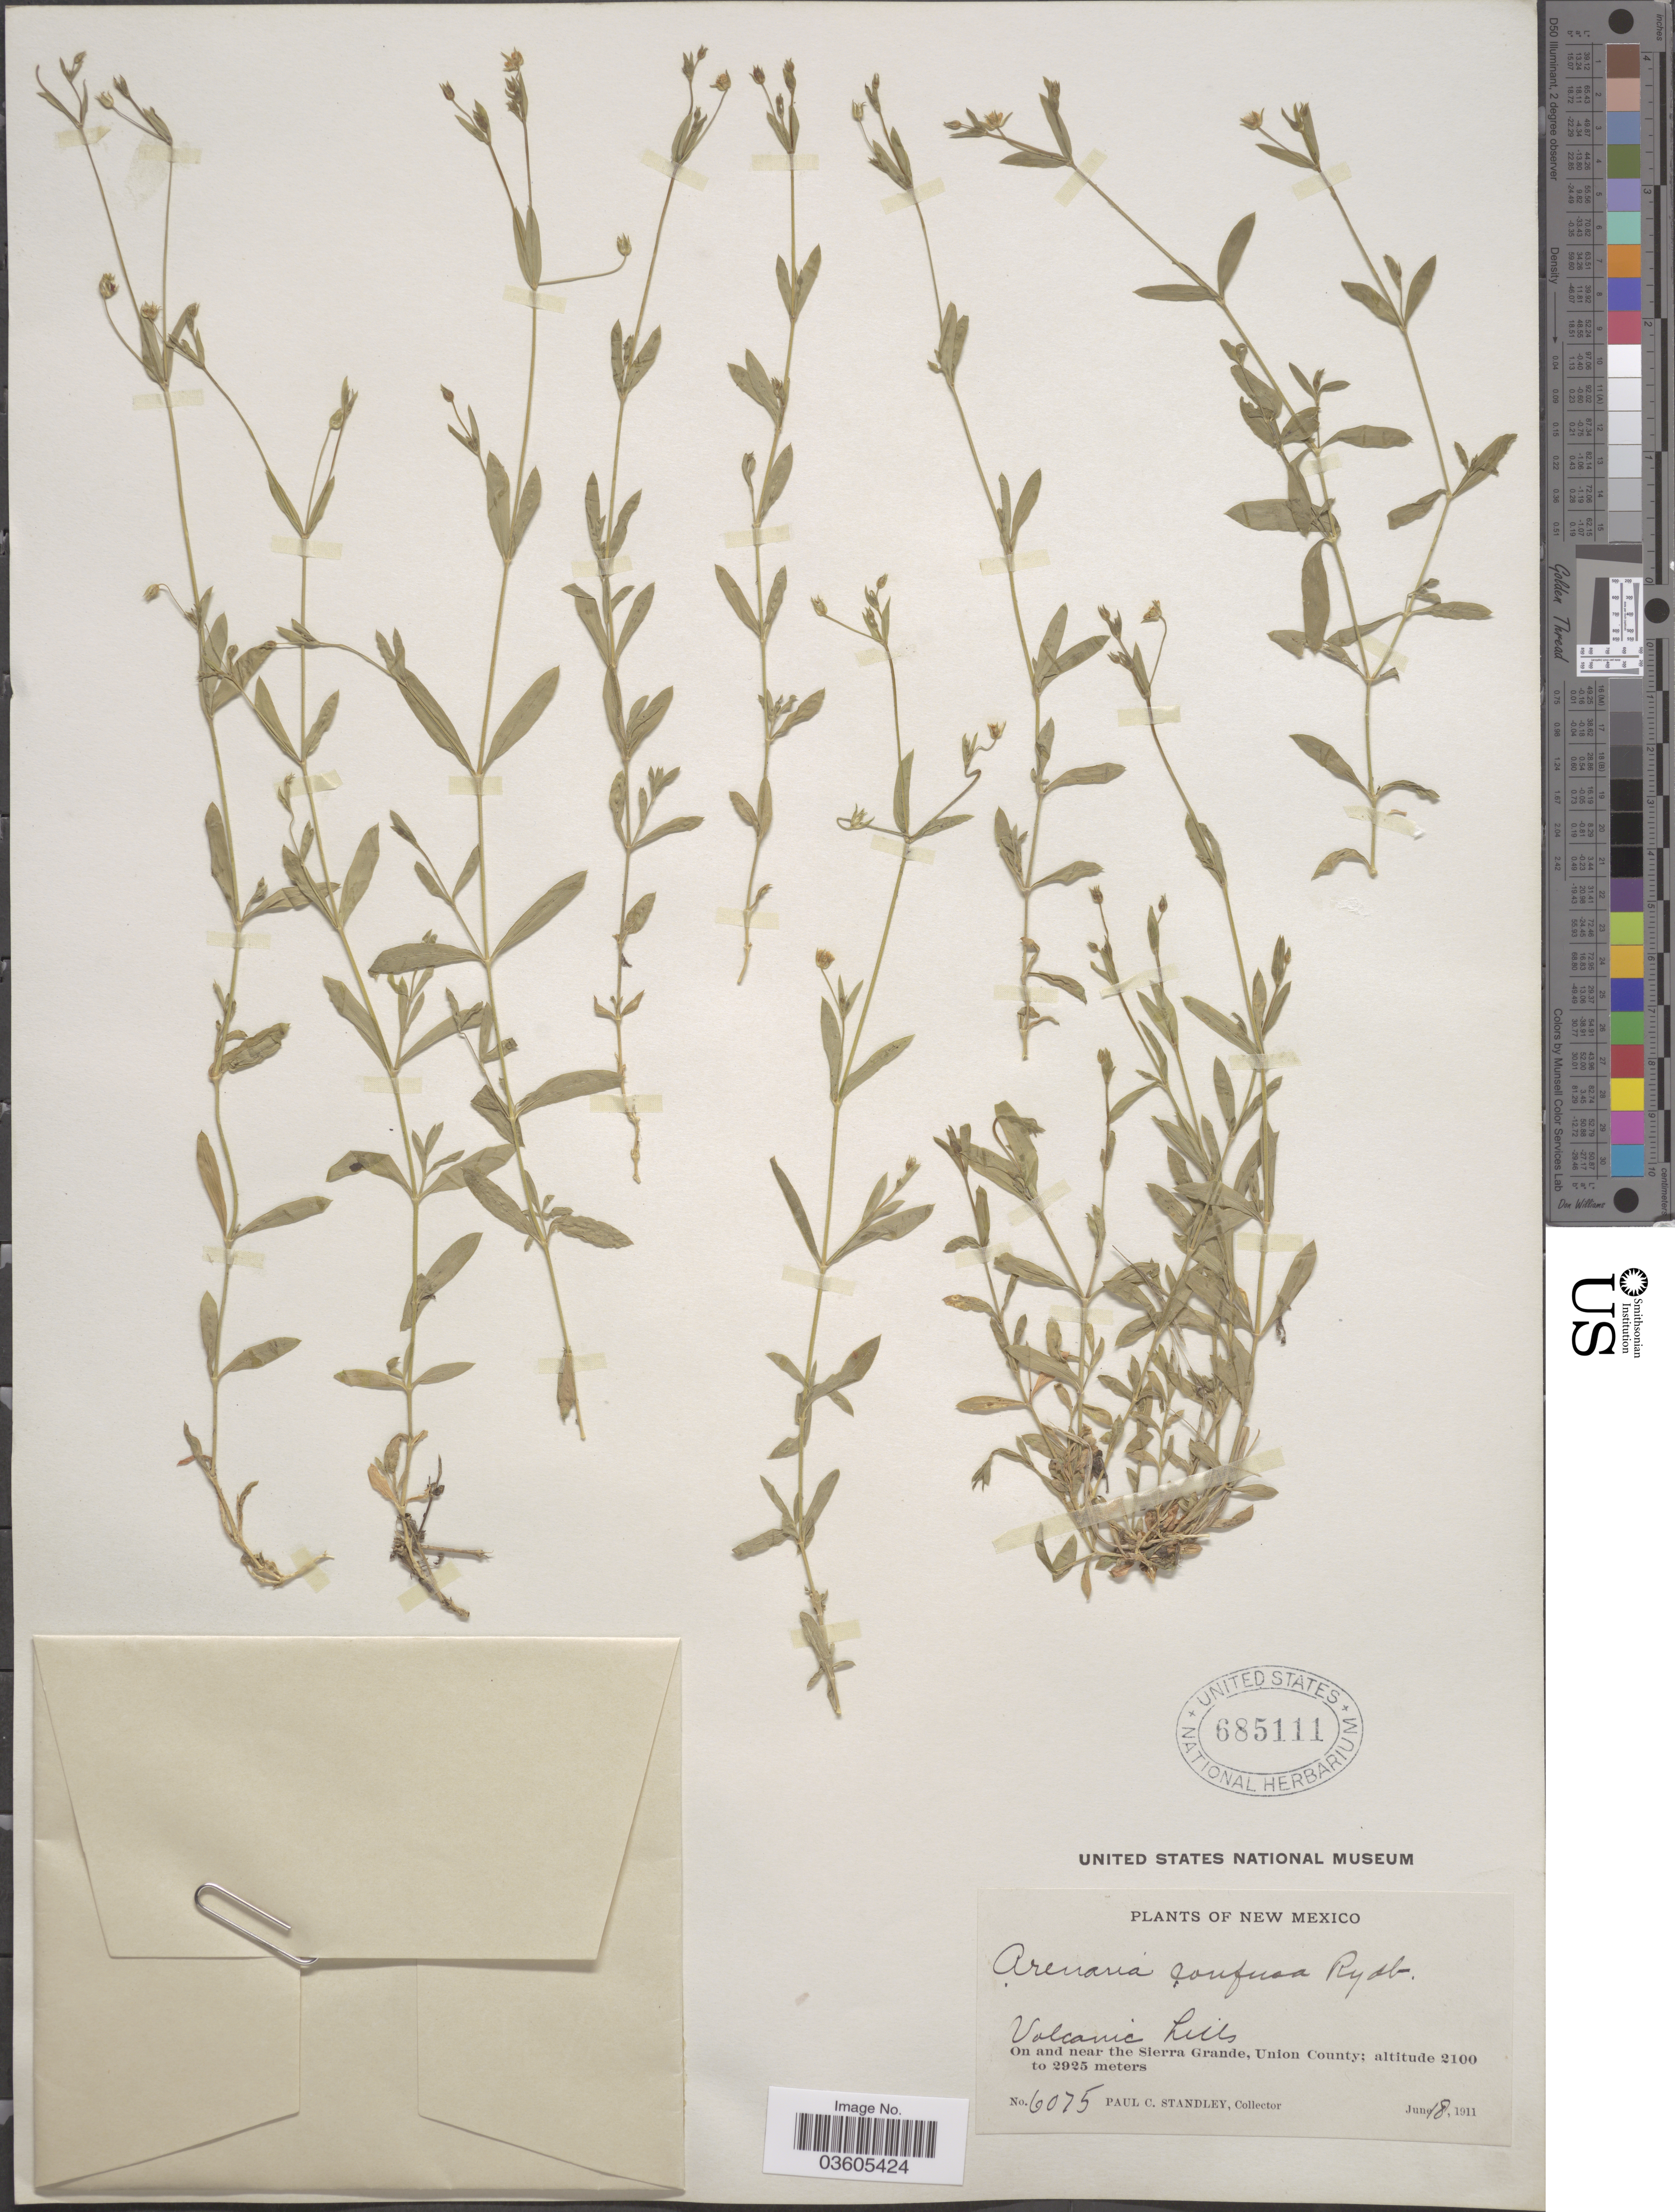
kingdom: Plantae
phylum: Tracheophyta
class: Magnoliopsida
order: Caryophyllales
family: Caryophyllaceae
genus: Arenaria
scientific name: Arenaria confusa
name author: Rydb.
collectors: P. C. Standley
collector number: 6075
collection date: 1911-06-18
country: United States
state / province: New Mexico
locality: On and near the Sierra Grande, Union County.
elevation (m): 2100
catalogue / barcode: US 685111